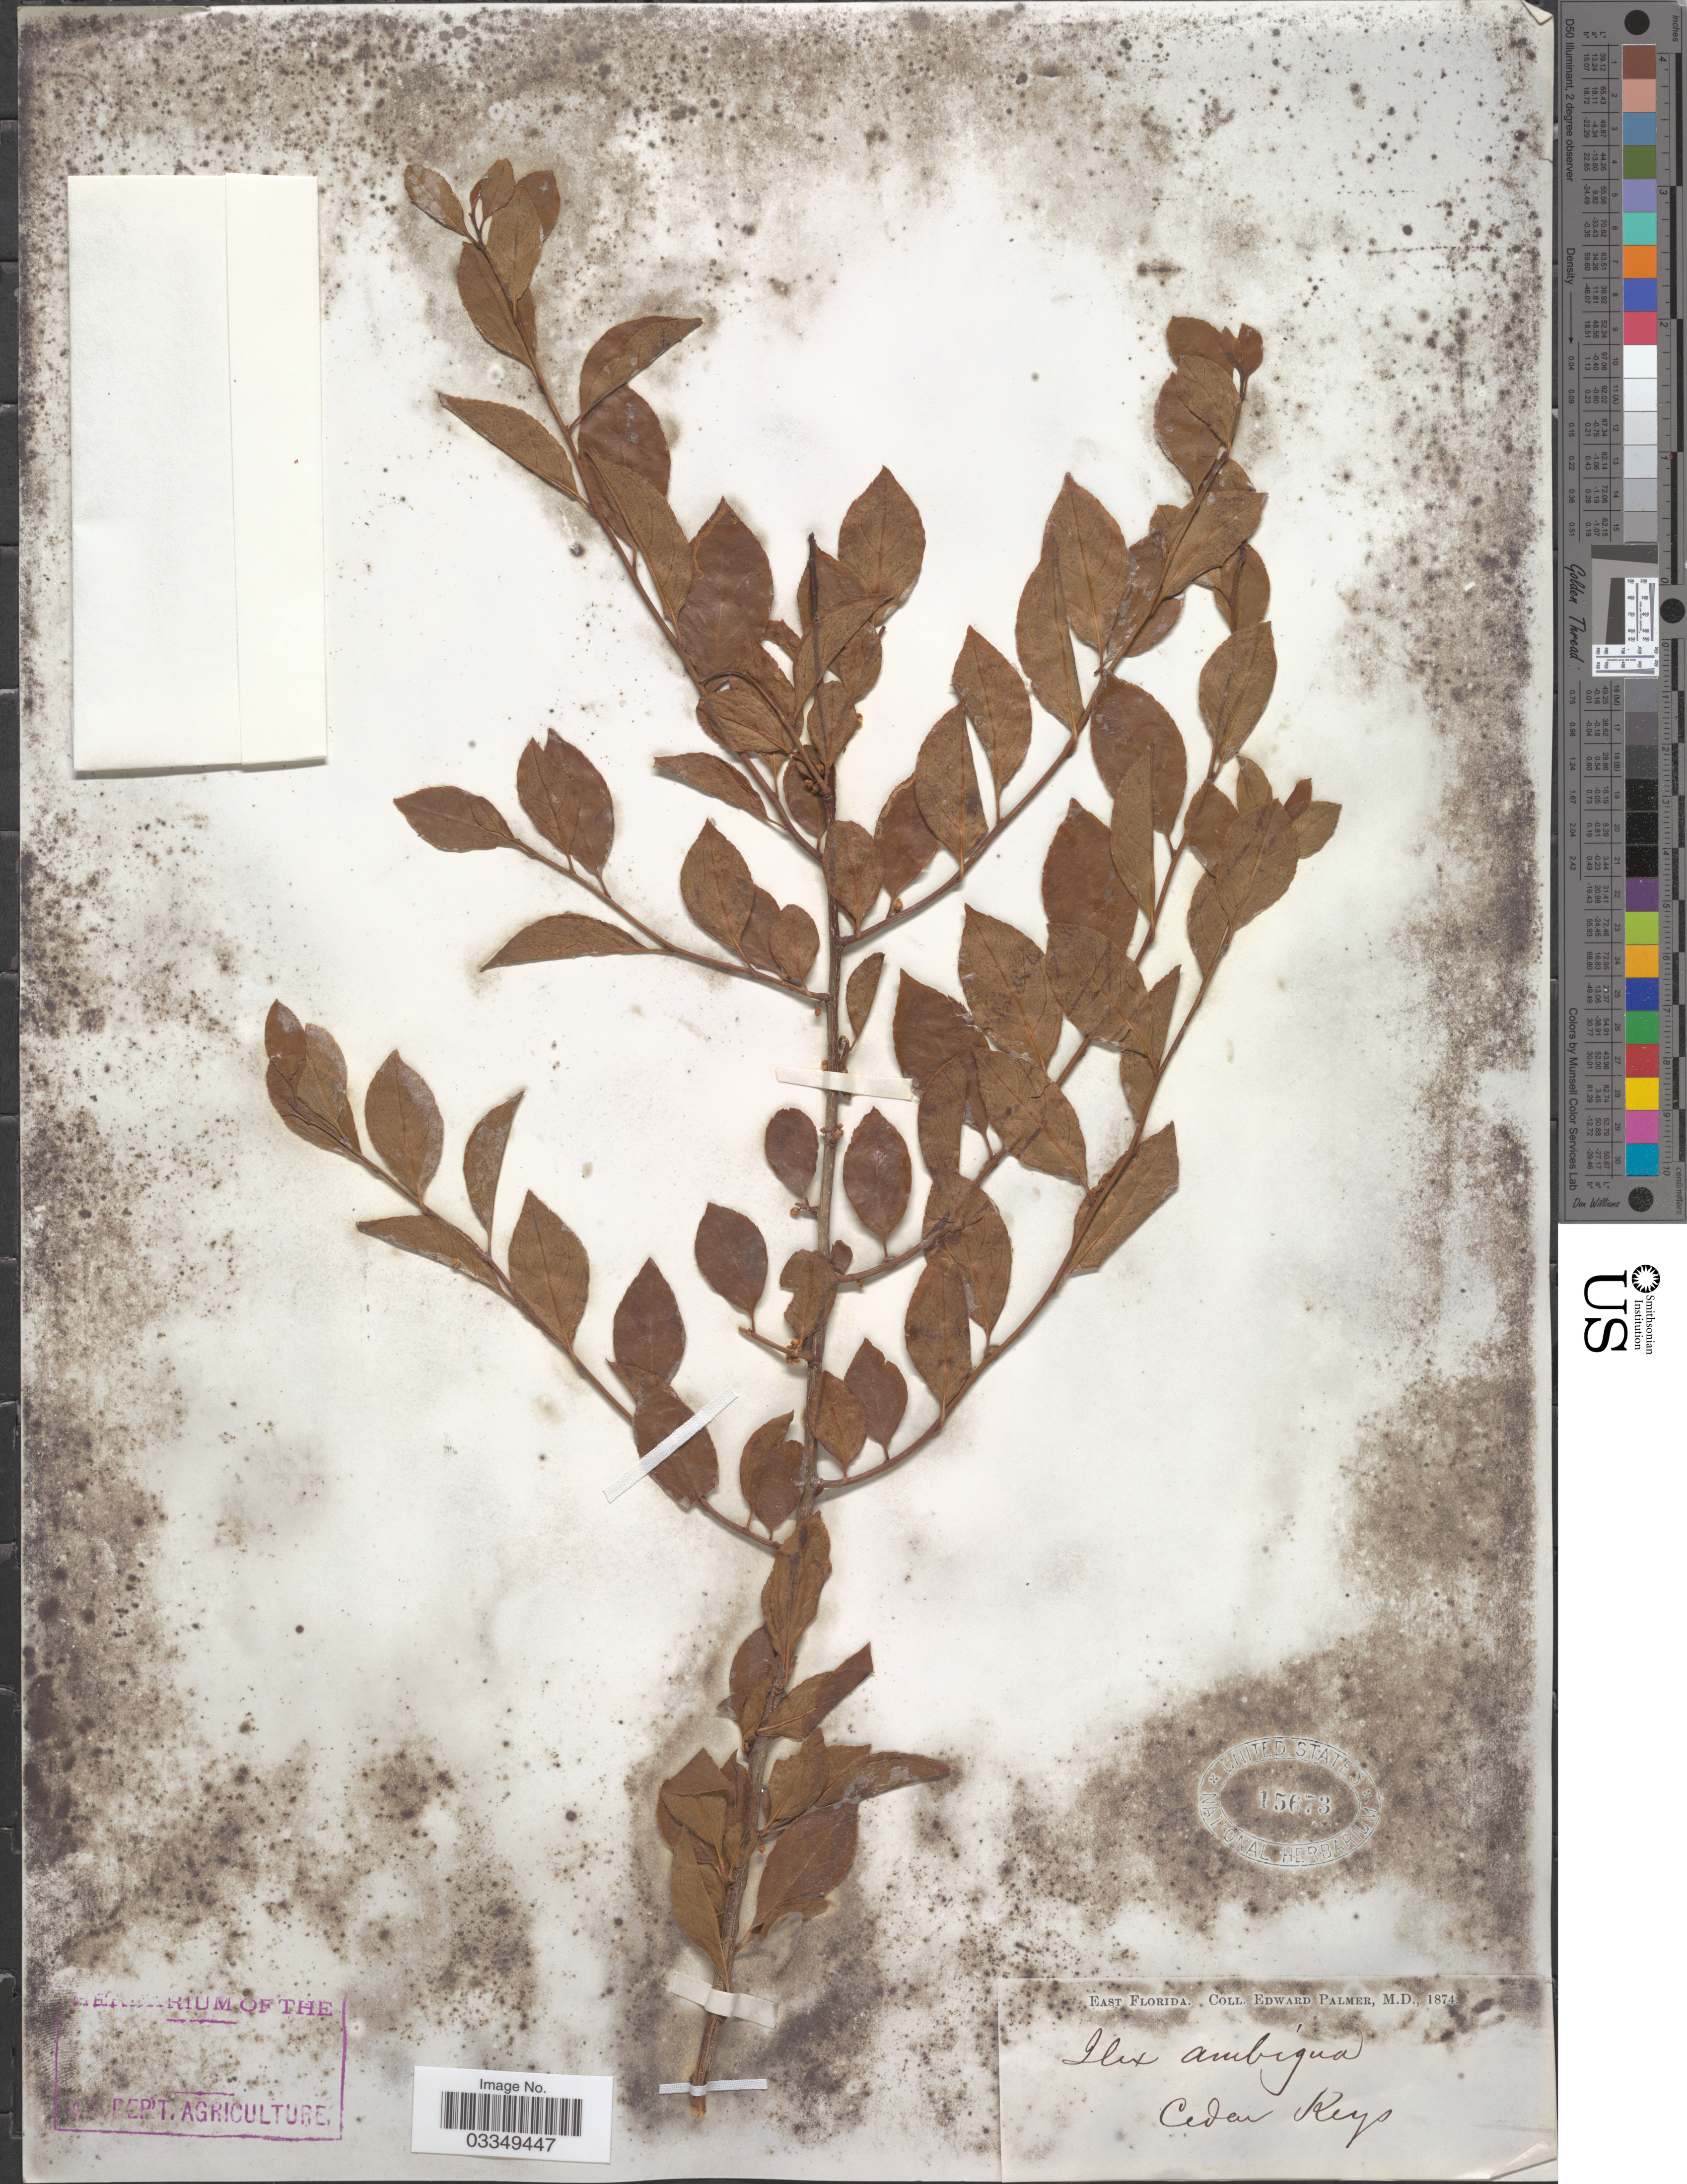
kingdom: Plantae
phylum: Tracheophyta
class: Magnoliopsida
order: Aquifoliales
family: Aquifoliaceae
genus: Ilex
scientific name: Ilex ambigua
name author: Chapm.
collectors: E. Palmer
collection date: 1874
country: United States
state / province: Florida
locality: East Florida, Cedar Keys.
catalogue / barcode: US 15673